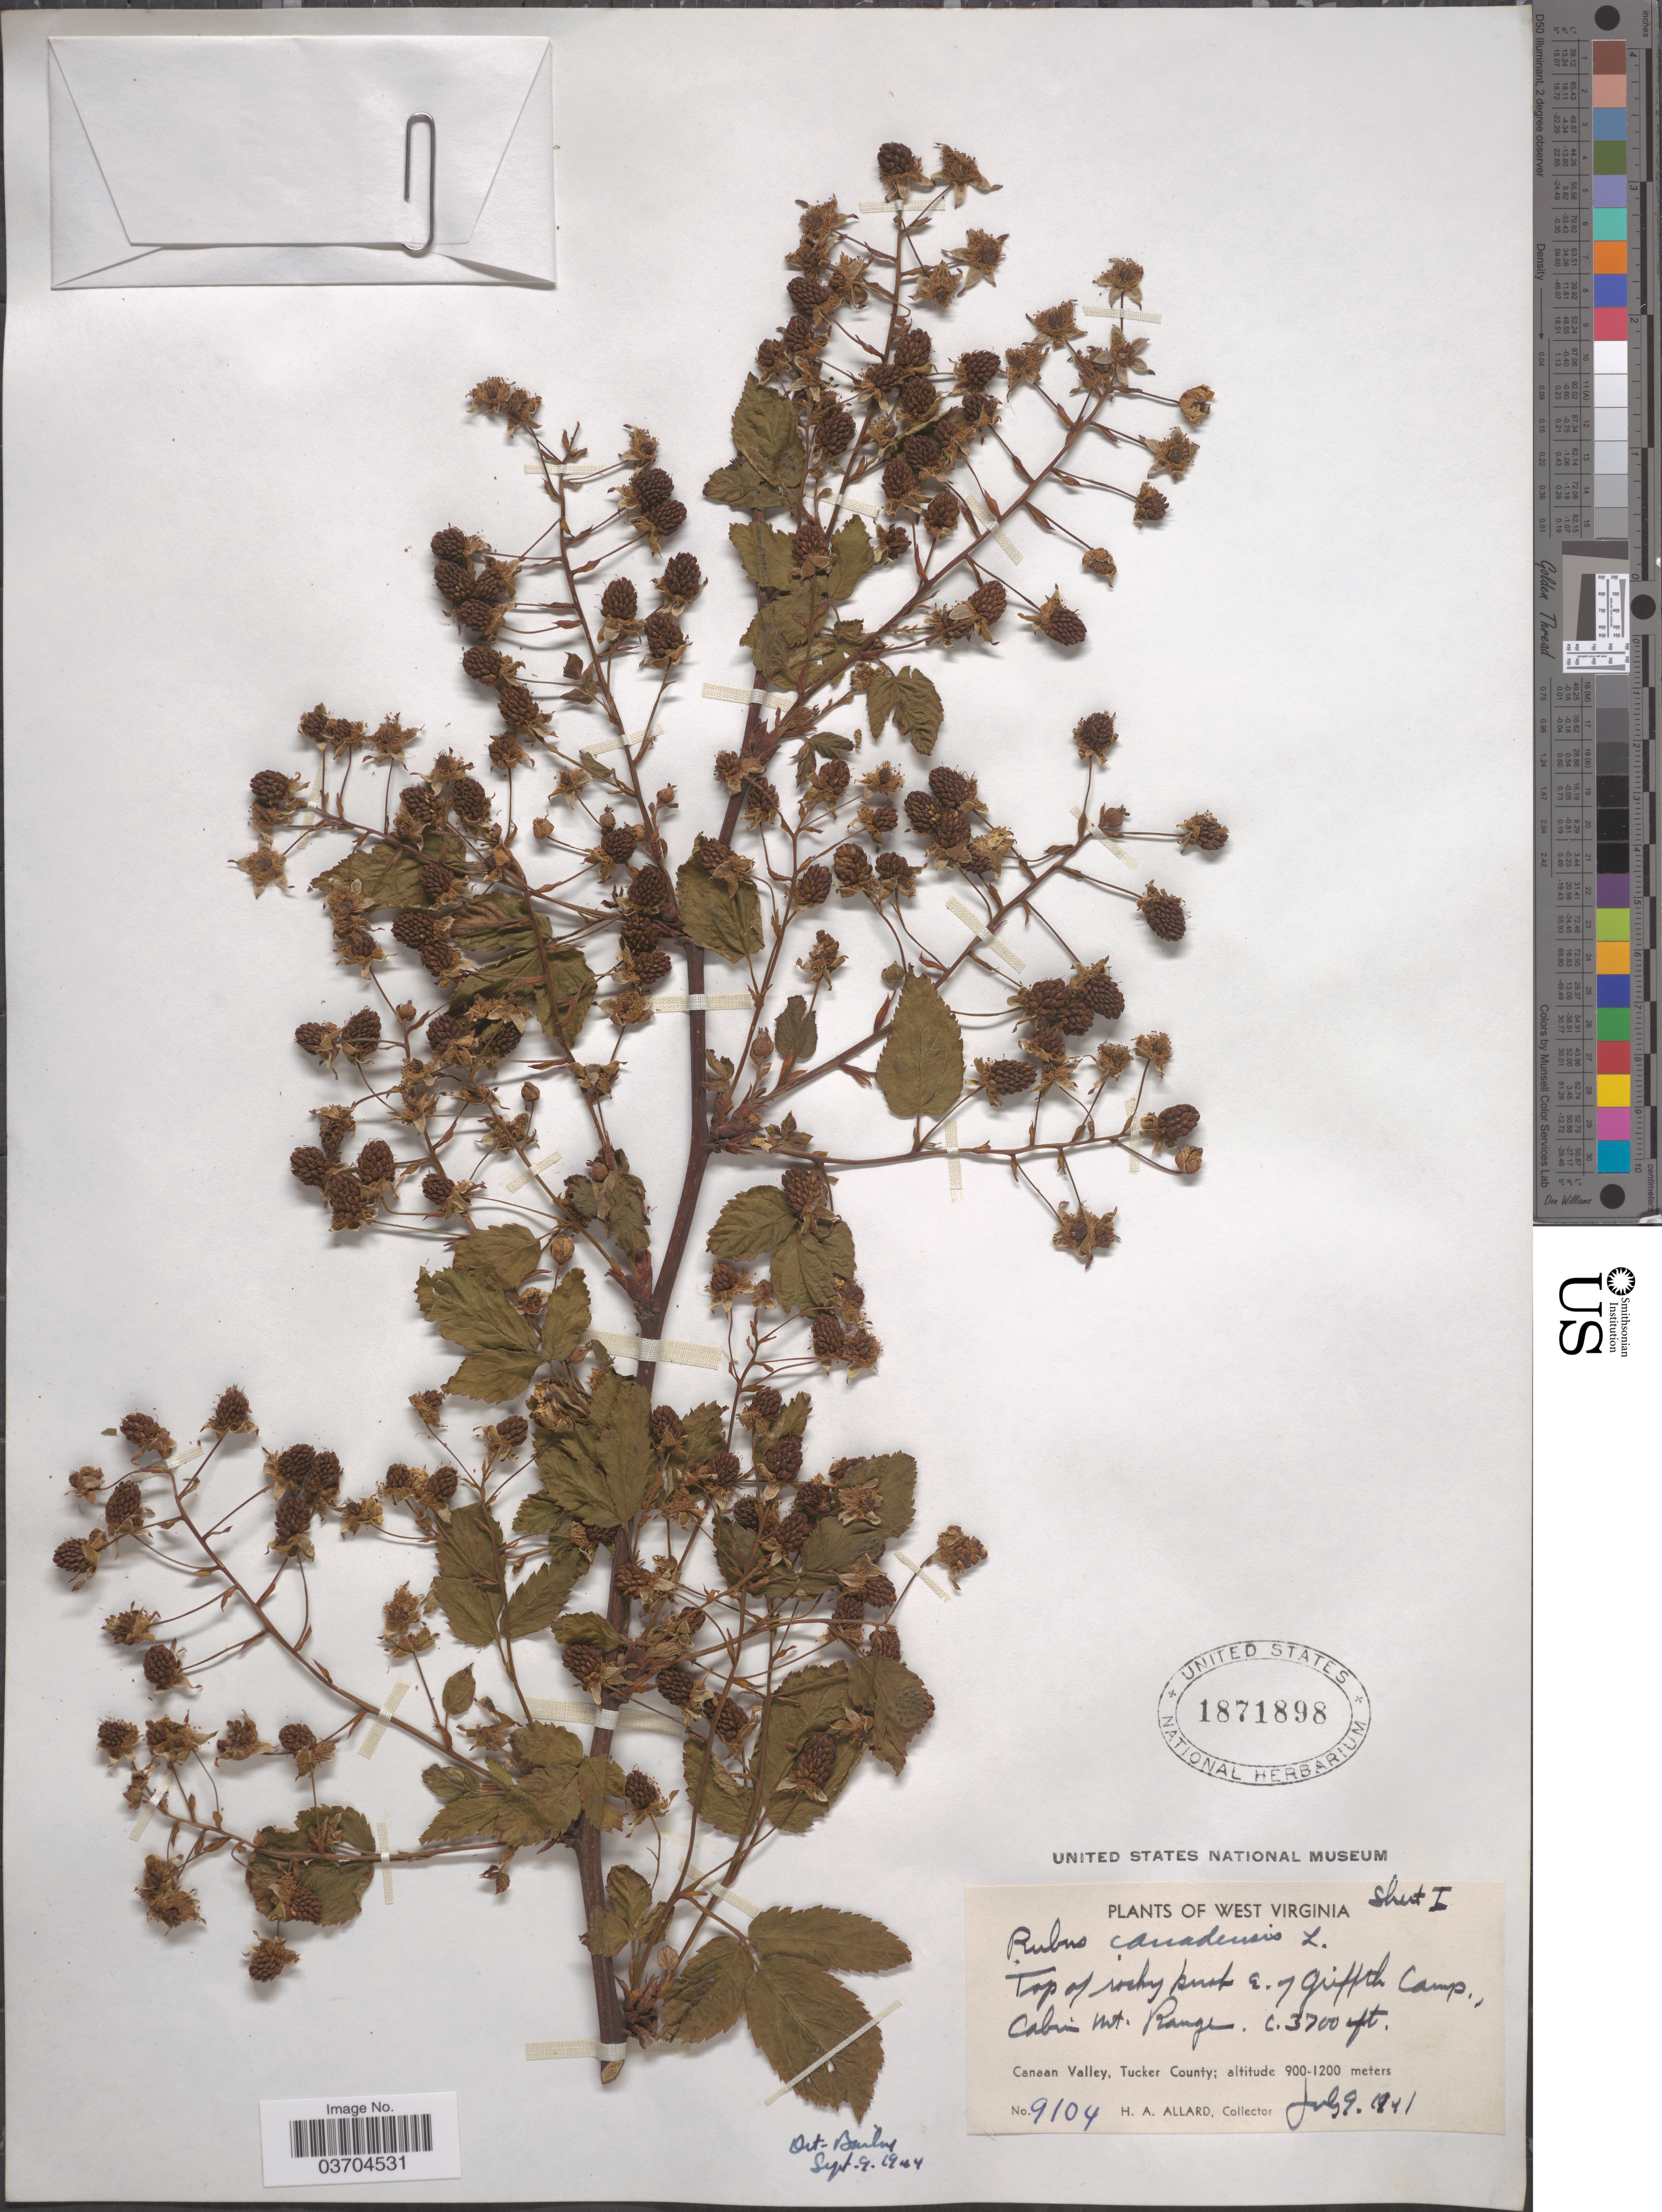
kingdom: Plantae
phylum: Tracheophyta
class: Magnoliopsida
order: Rosales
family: Rosaceae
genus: Rubus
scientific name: Rubus canadensis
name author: L.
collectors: H. A. Allard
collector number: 9104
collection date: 1941-07-09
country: United States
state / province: West Virginia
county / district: Tucker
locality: Top of rocky knob E. of Griffth Camp., Cabin Mt. Range. Canaan Valley, Tucker County.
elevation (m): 1128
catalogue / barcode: US 1871898